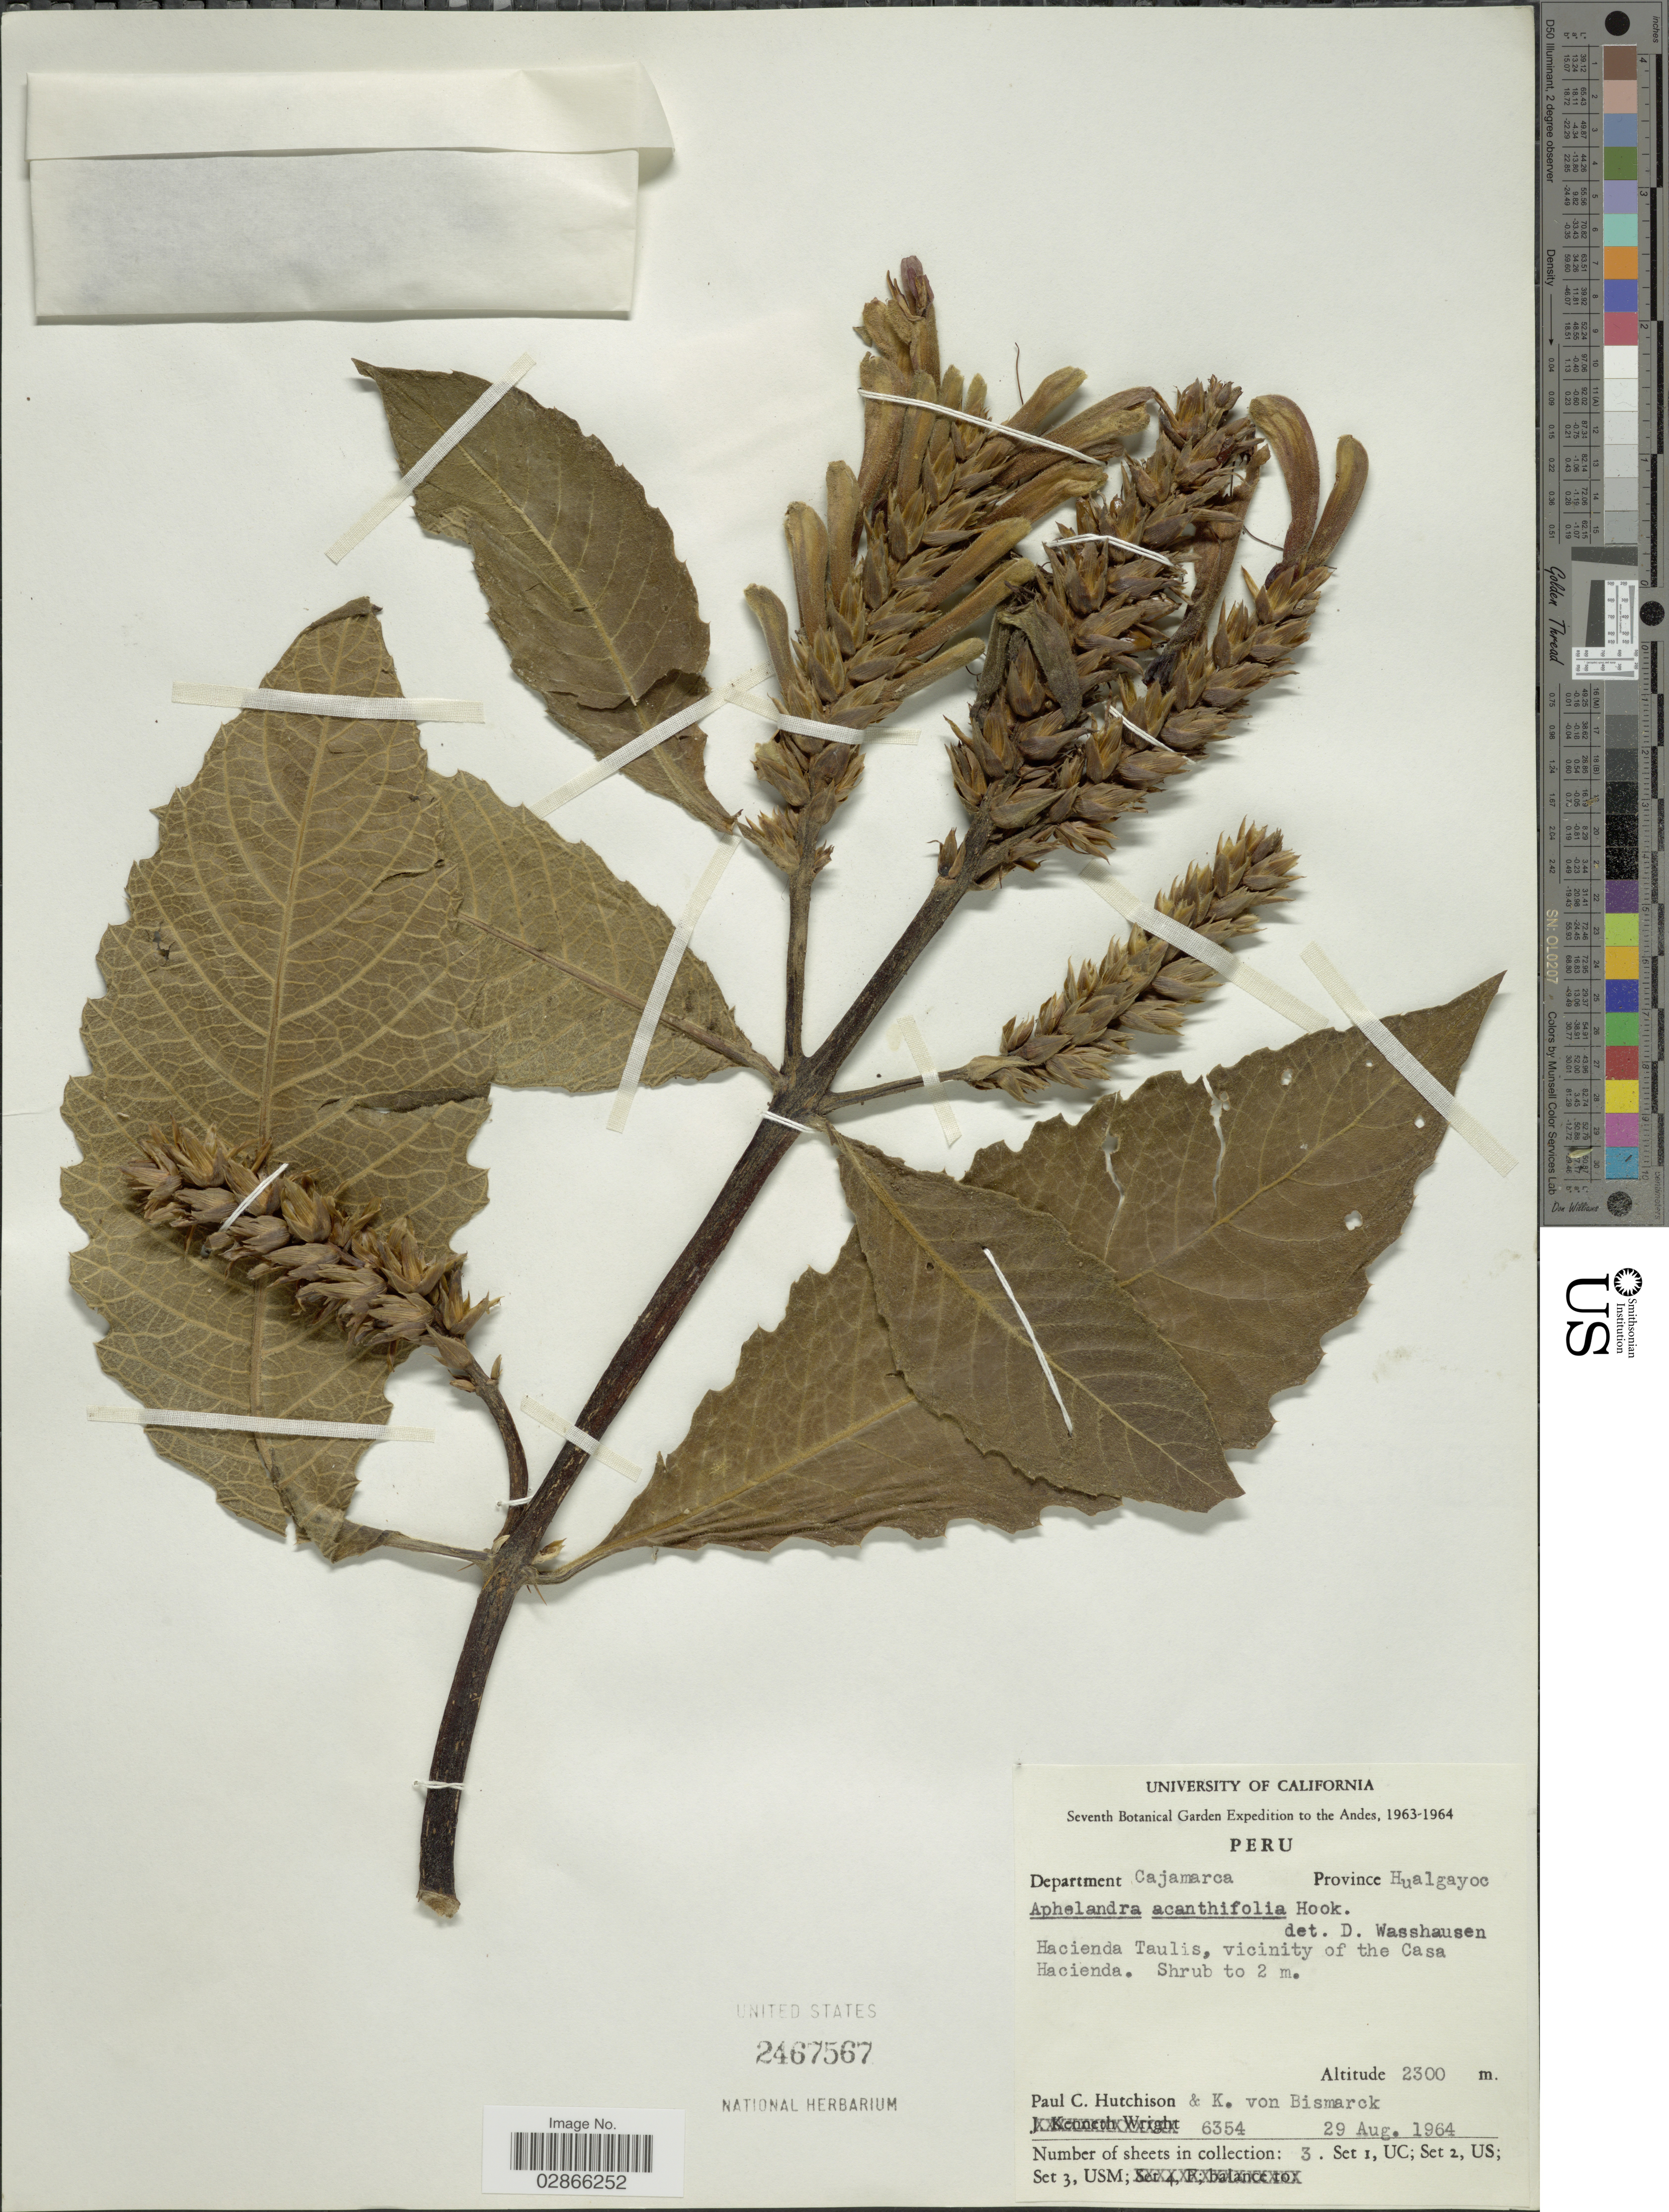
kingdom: Plantae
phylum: Tracheophyta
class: Magnoliopsida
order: Lamiales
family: Acanthaceae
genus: Aphelandra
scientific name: Aphelandra acanthifolia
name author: Hook.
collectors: P. C. Hutchison & K. von Bismarck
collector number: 6354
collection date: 1964-08-29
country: Peru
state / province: Cajamarca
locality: The Andes. Department Cajamarca. Province Hualgayoc. Hacienda Taulis, vicinity of the Casa Hacienda.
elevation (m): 2300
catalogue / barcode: US 2467567